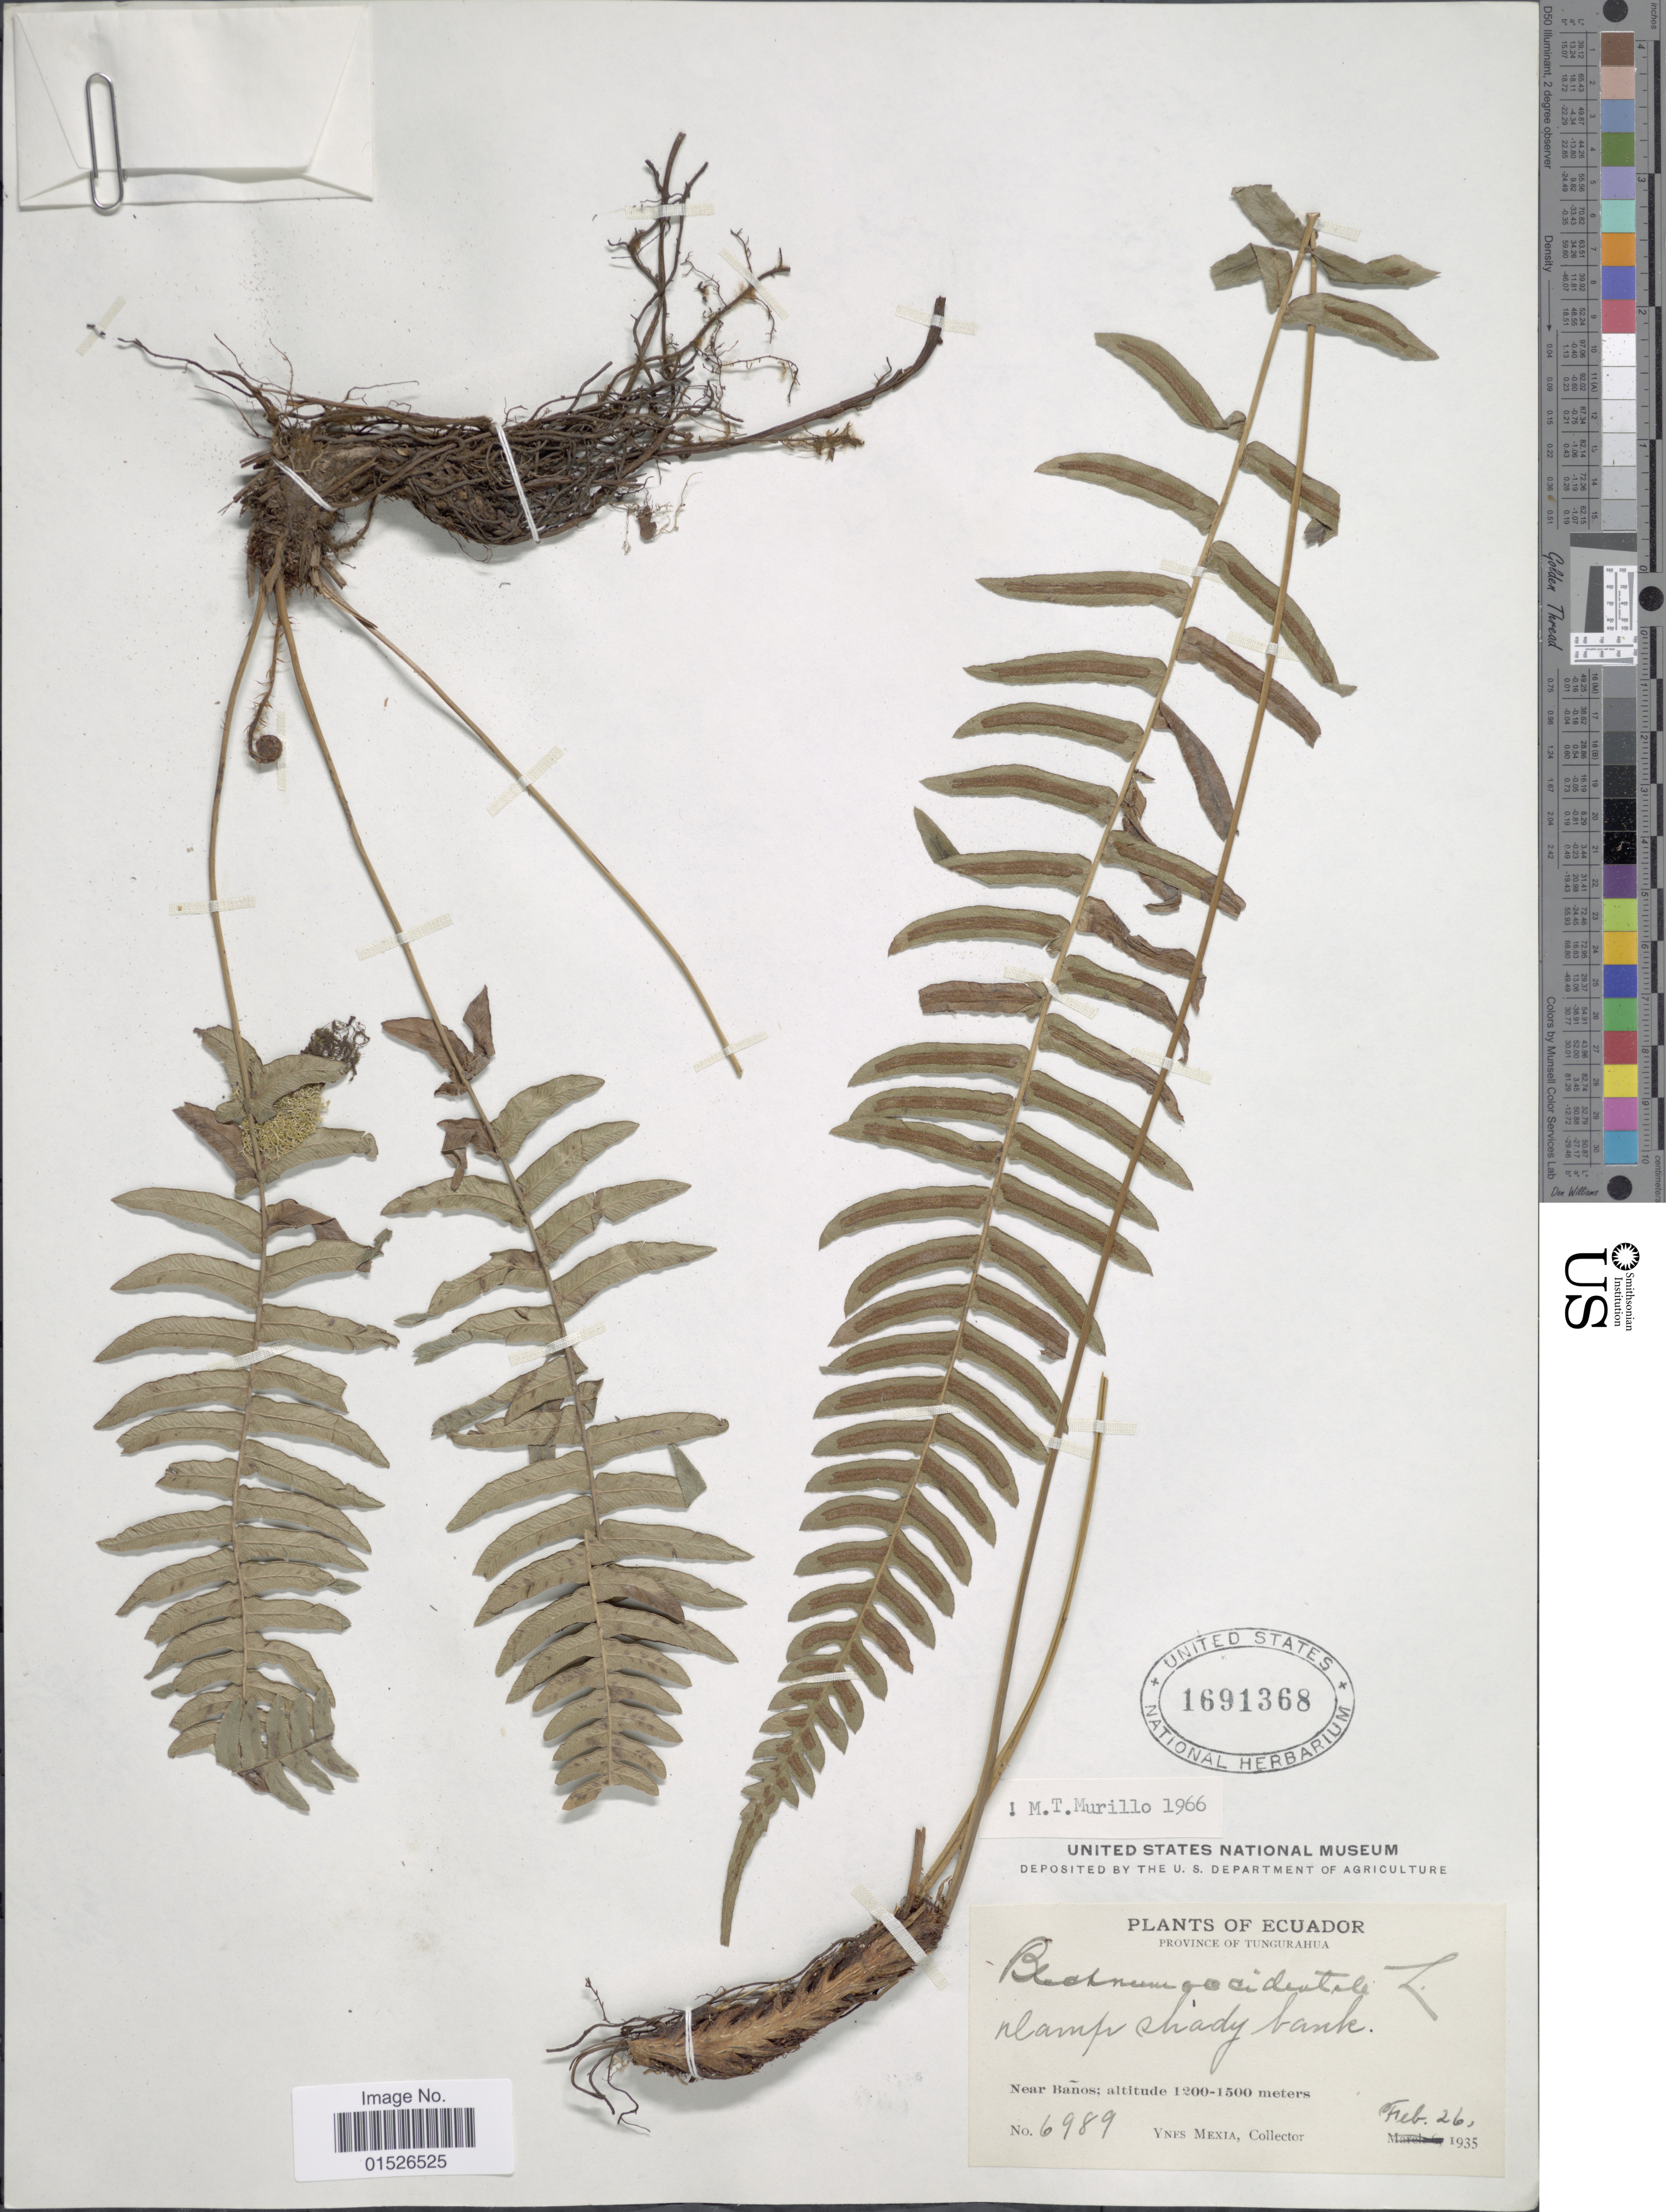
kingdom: Plantae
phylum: Tracheophyta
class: Polypodiopsida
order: Polypodiales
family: Blechnaceae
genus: Blechnum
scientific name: Blechnum occidentale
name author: L.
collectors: Y. Mexia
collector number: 6989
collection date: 1935-02-26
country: Ecuador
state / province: Tungurahua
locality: Ecuador. Province of Tungurahua, Near Banos.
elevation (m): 1200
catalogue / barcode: US 1691368